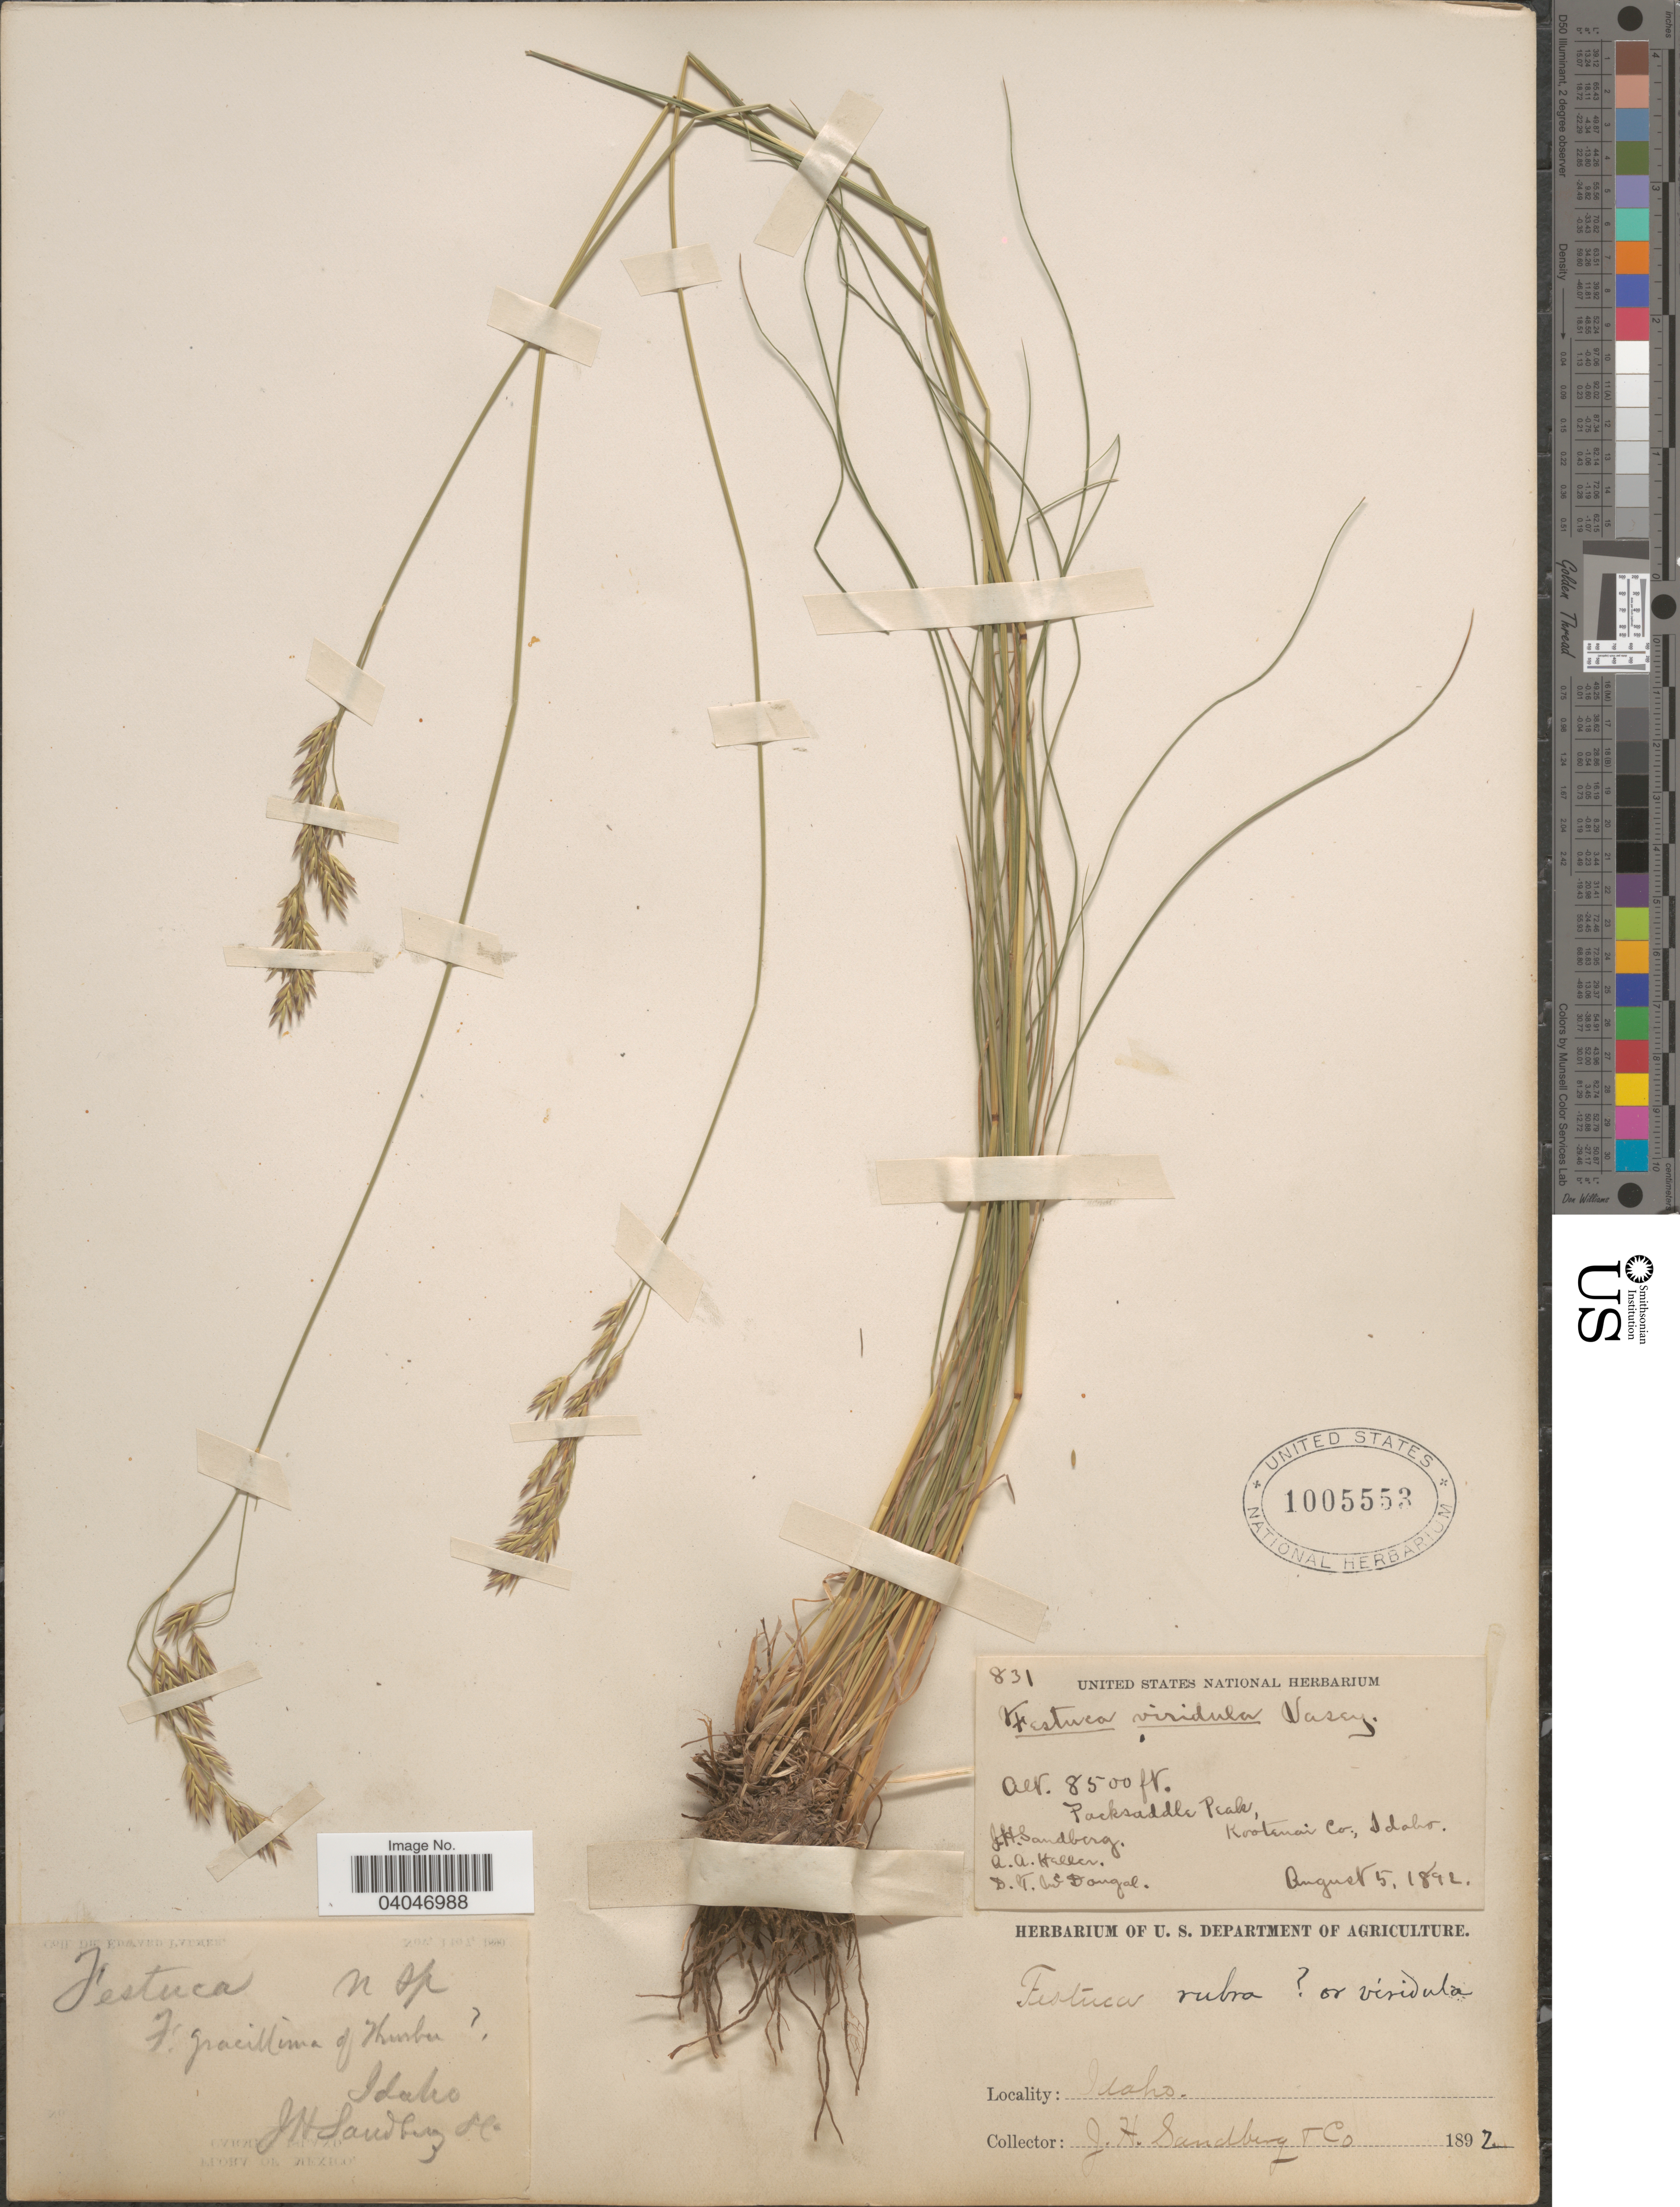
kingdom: Plantae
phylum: Tracheophyta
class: Liliopsida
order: Poales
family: Poaceae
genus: Festuca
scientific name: Festuca viridula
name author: Vasey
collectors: J. H. Sandberg, A. A. Heller & D. McDougal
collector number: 831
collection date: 1892-08-05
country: United States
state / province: Idaho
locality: Packsaddle Peak, Kootenai Co.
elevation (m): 2591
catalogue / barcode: US 1005553